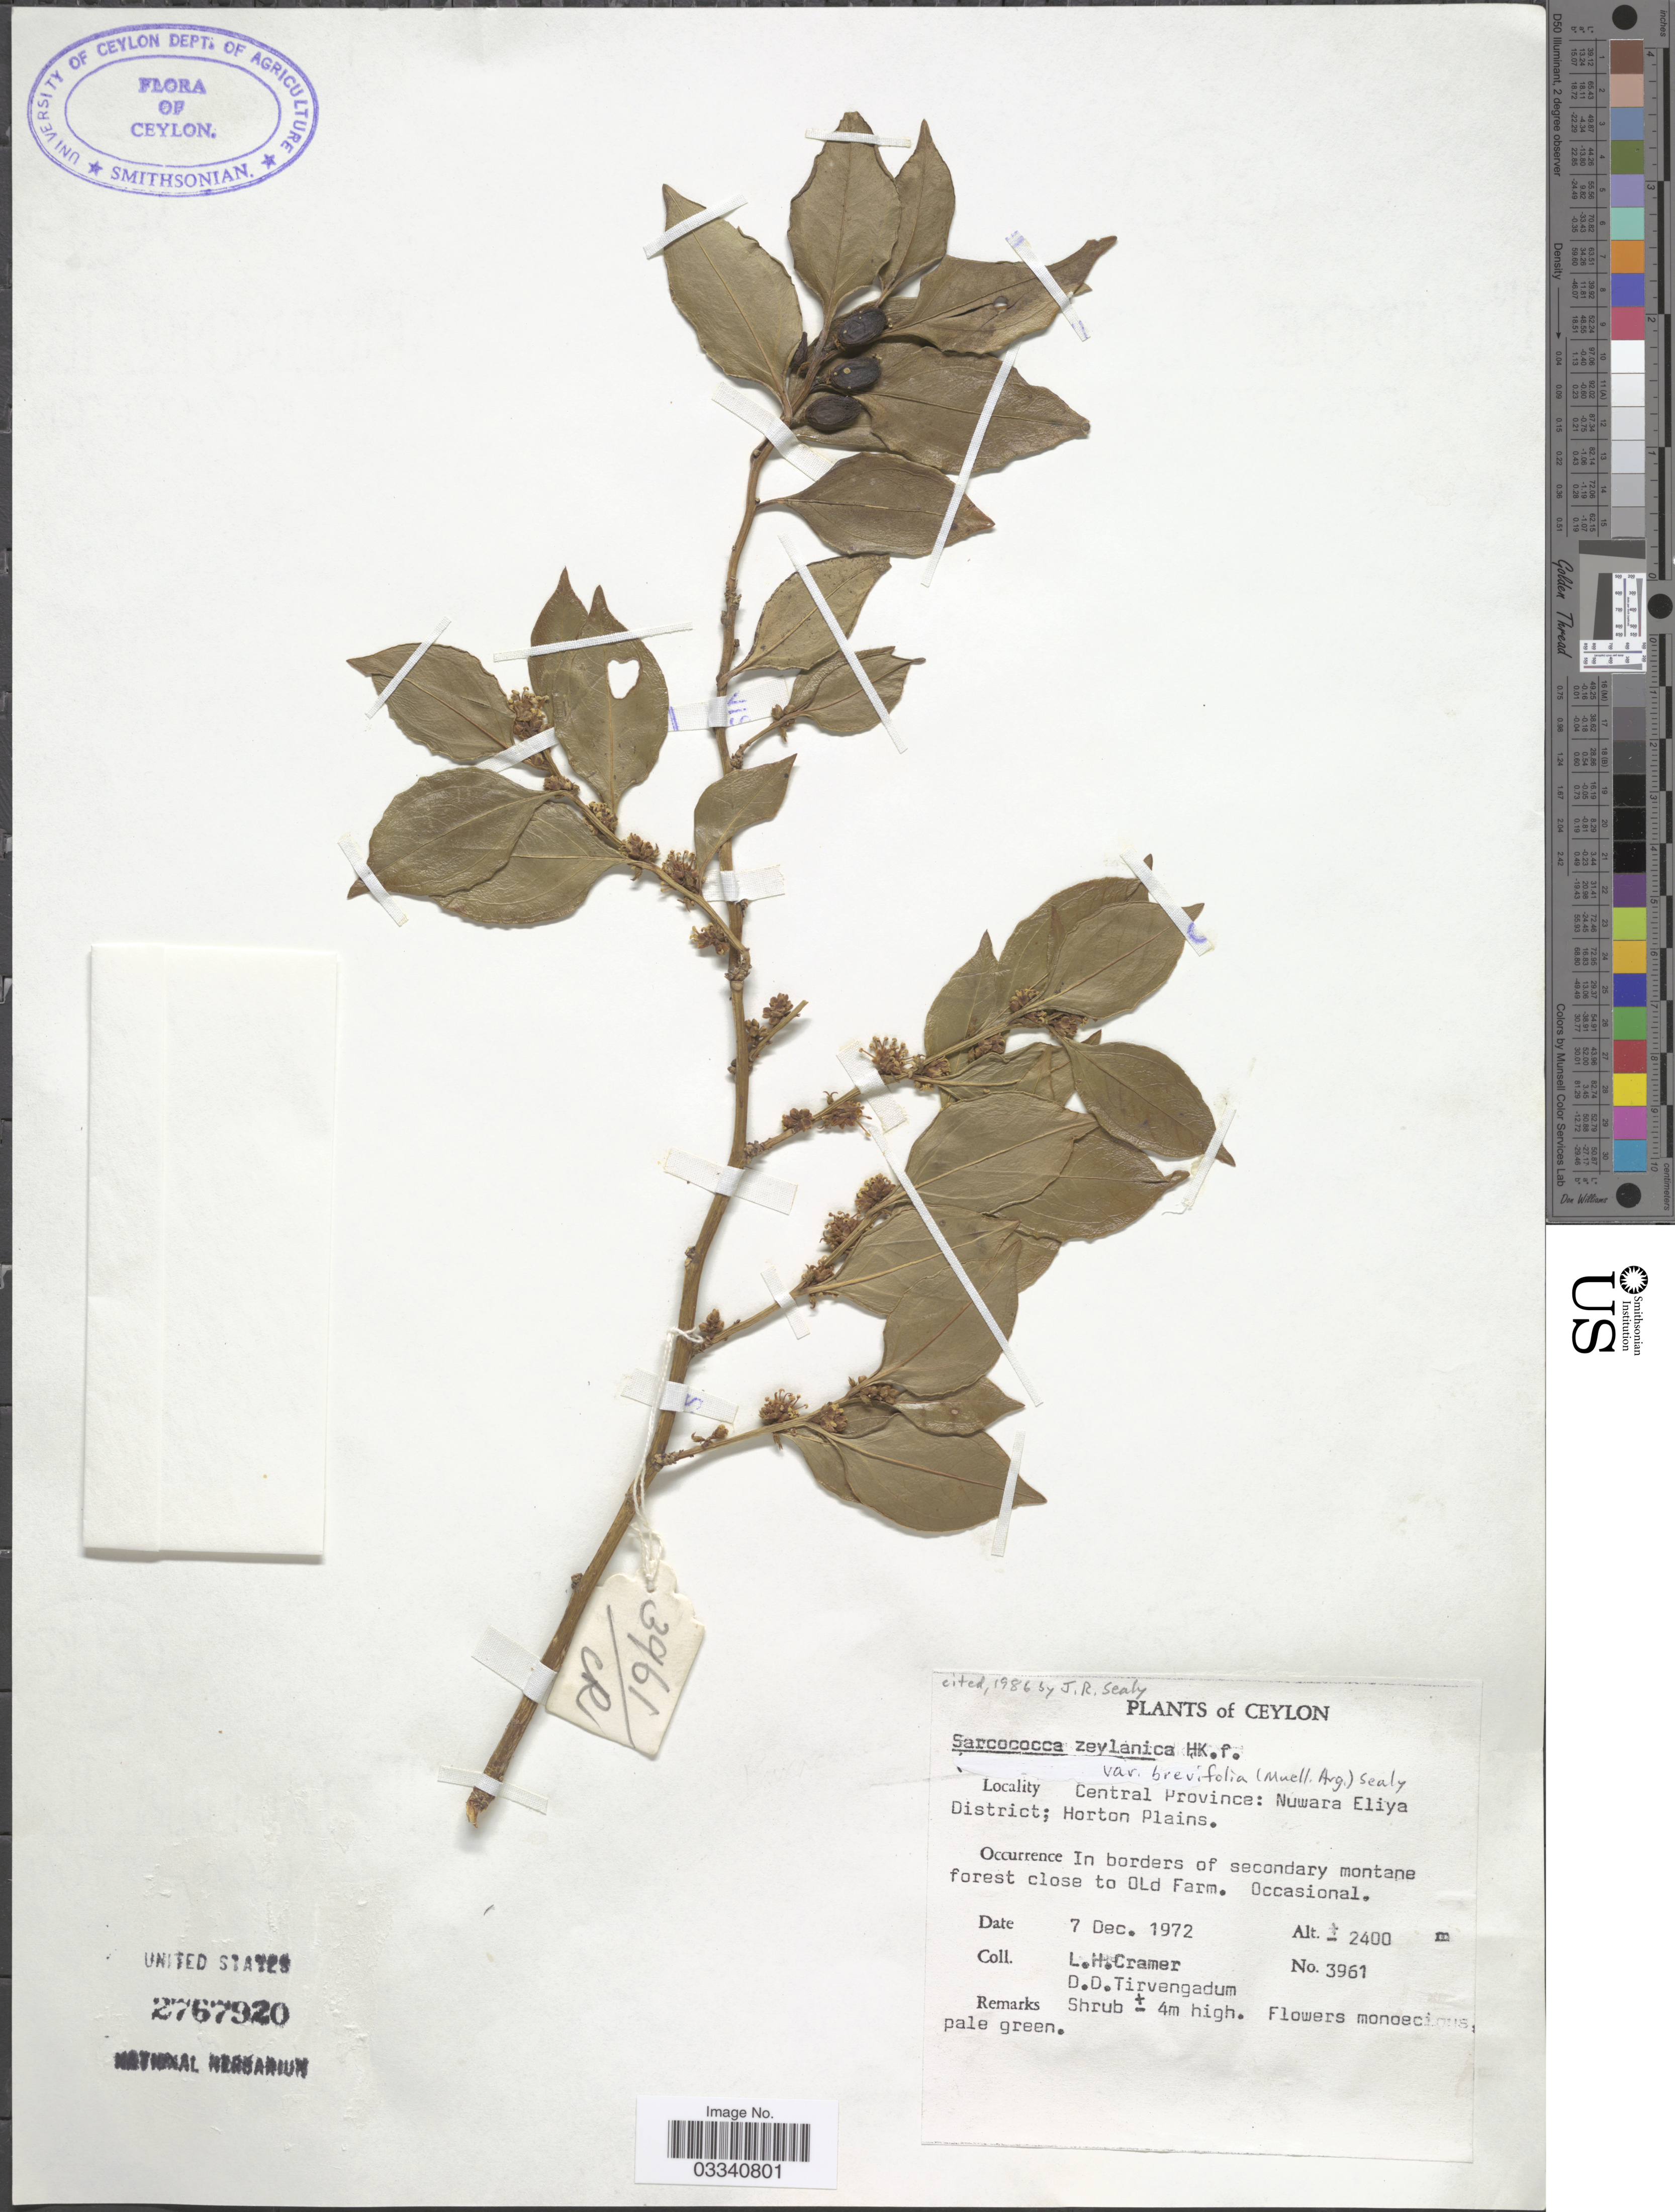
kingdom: Plantae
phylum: Tracheophyta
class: Magnoliopsida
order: Buxales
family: Buxaceae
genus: Sarcococca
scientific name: Sarcococca zeylanica var. brevifolia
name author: (Müll. Arg.) Sealy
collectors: L. H. Cramer & D. Tirvengadum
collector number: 3961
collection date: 1972-12-07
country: Sri Lanka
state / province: Central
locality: Ceylon. Nuwara Eliya District; Horton Plains.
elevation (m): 2400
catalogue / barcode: US 2767920